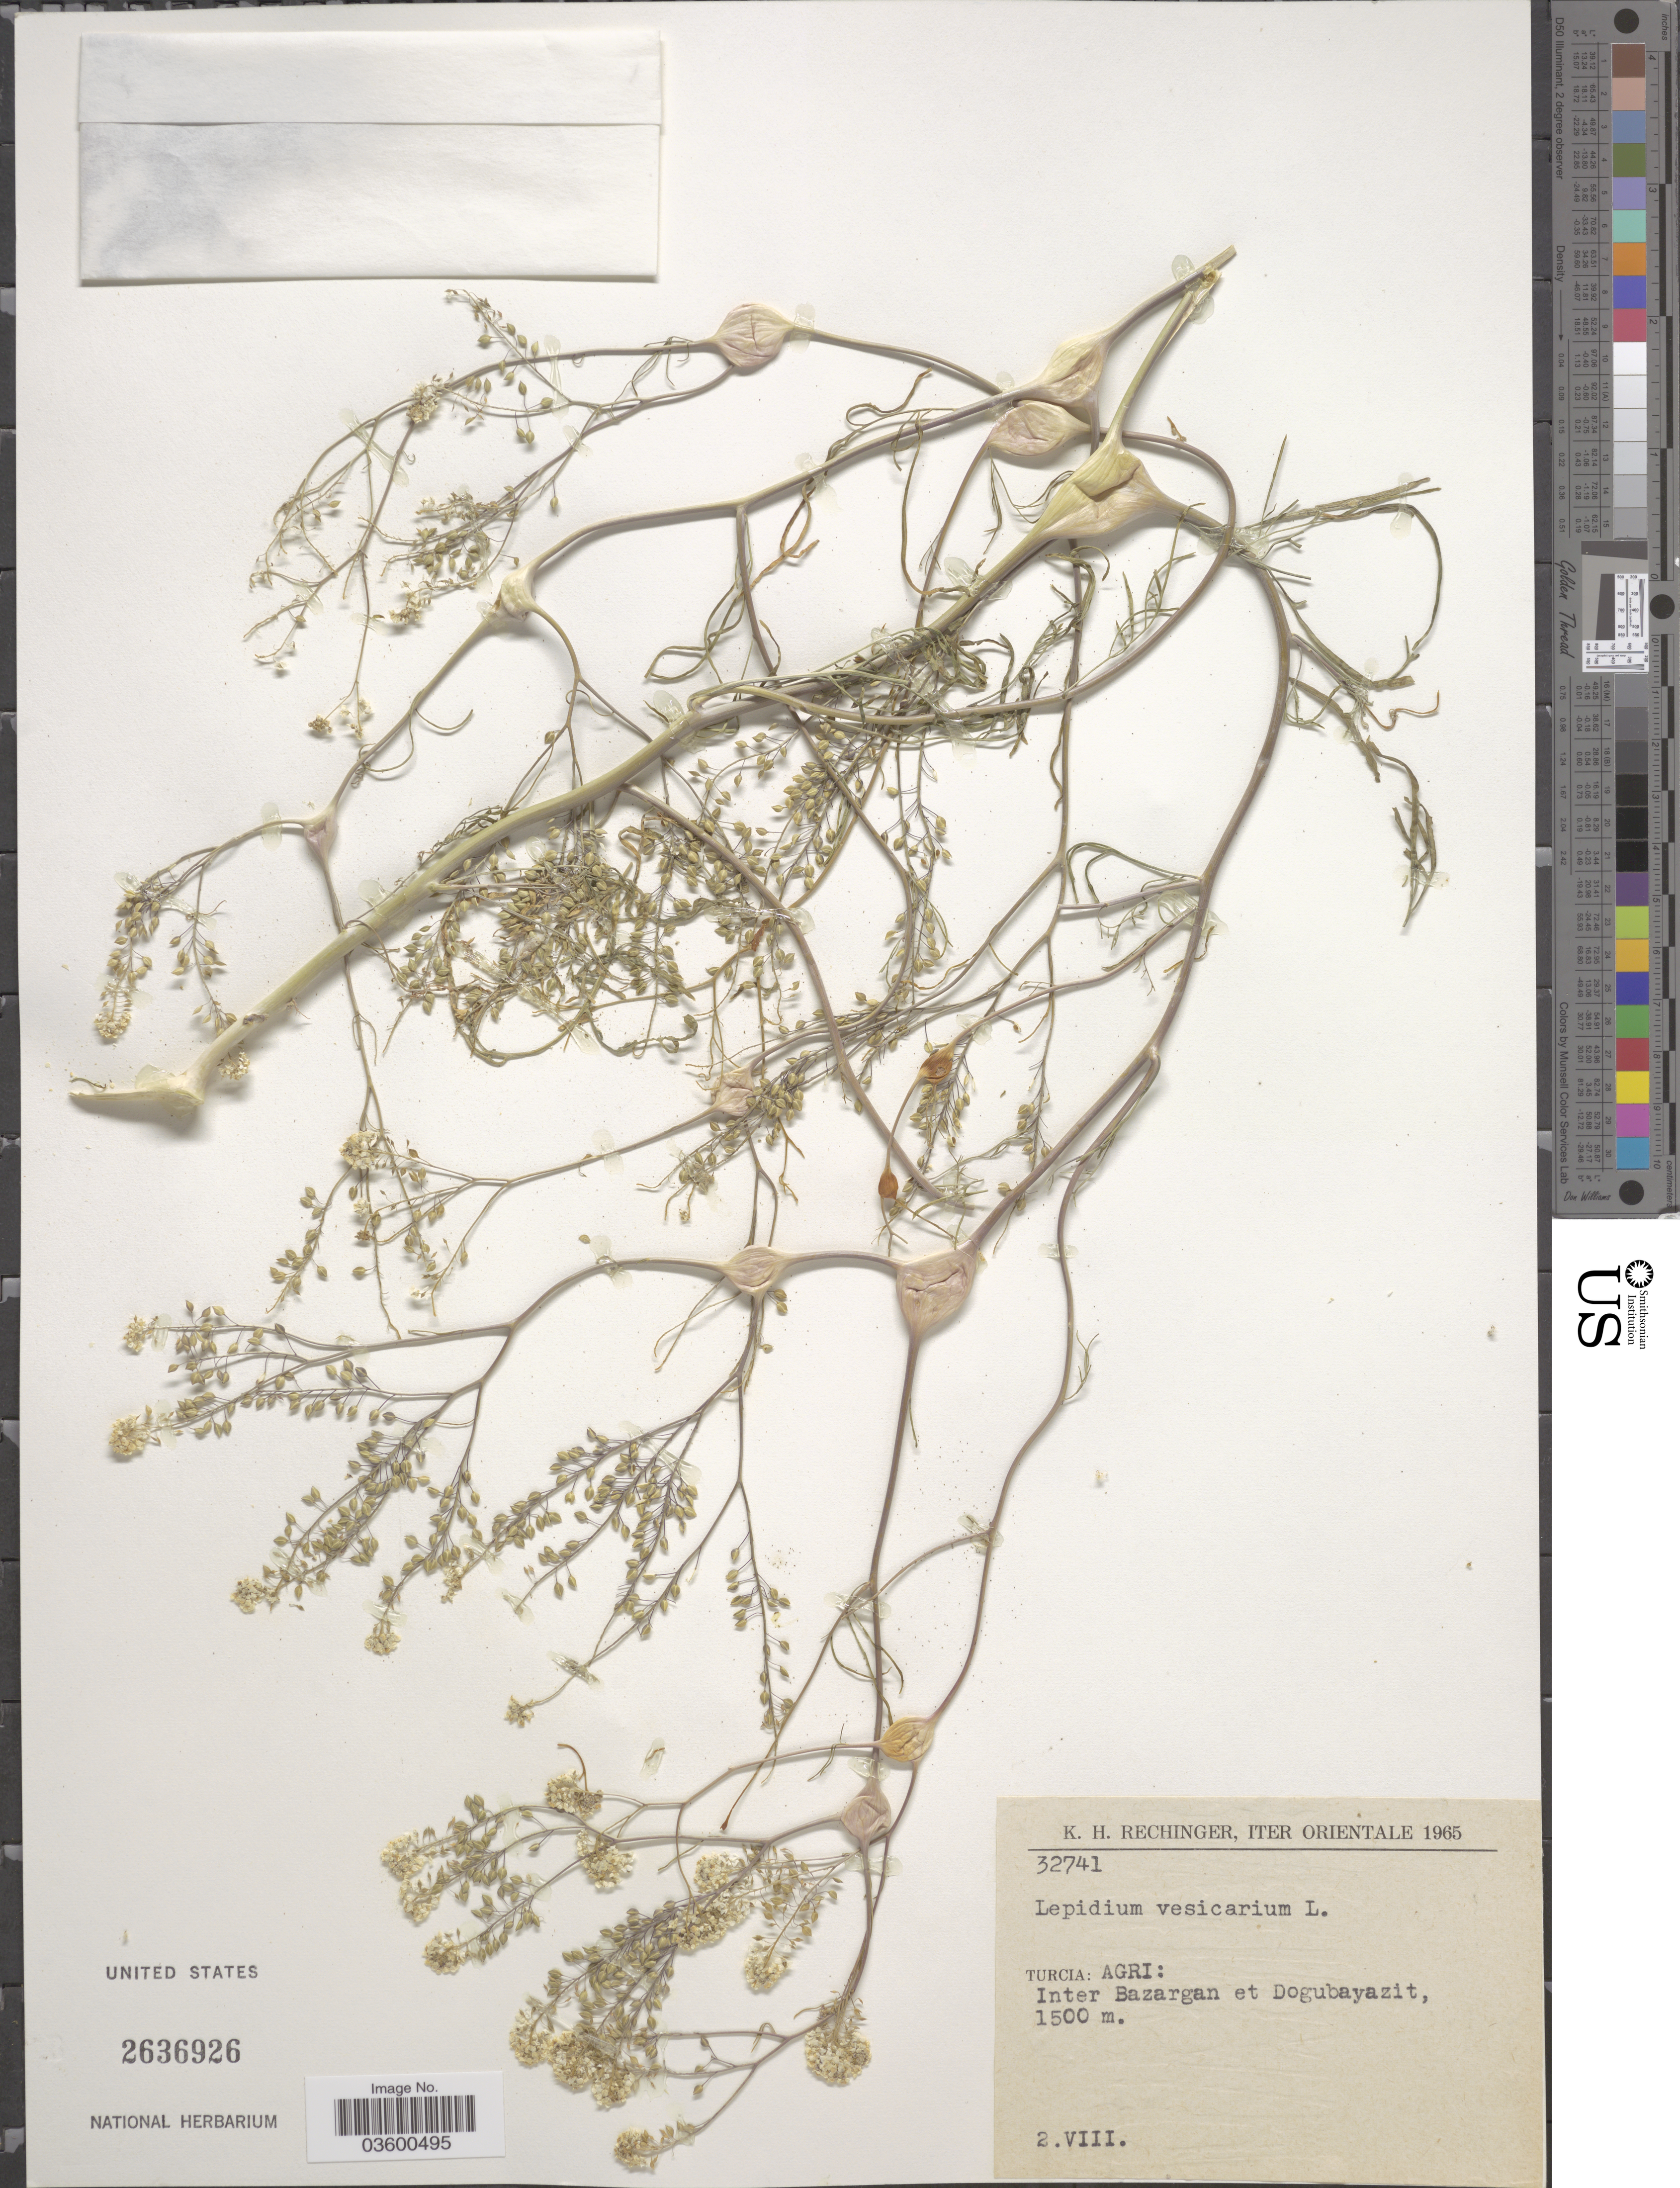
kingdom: Plantae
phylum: Tracheophyta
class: Magnoliopsida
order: Brassicales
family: Brassicaceae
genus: Lepidium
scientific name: Lepidium vesicarium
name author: L.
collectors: K. H. Rechinger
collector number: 32741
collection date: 1965-08-02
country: Turkey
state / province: Agri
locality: Turcia: Agri: Inter Bazargan et Dogubayazit. Orientale.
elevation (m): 1500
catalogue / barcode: US 2636926